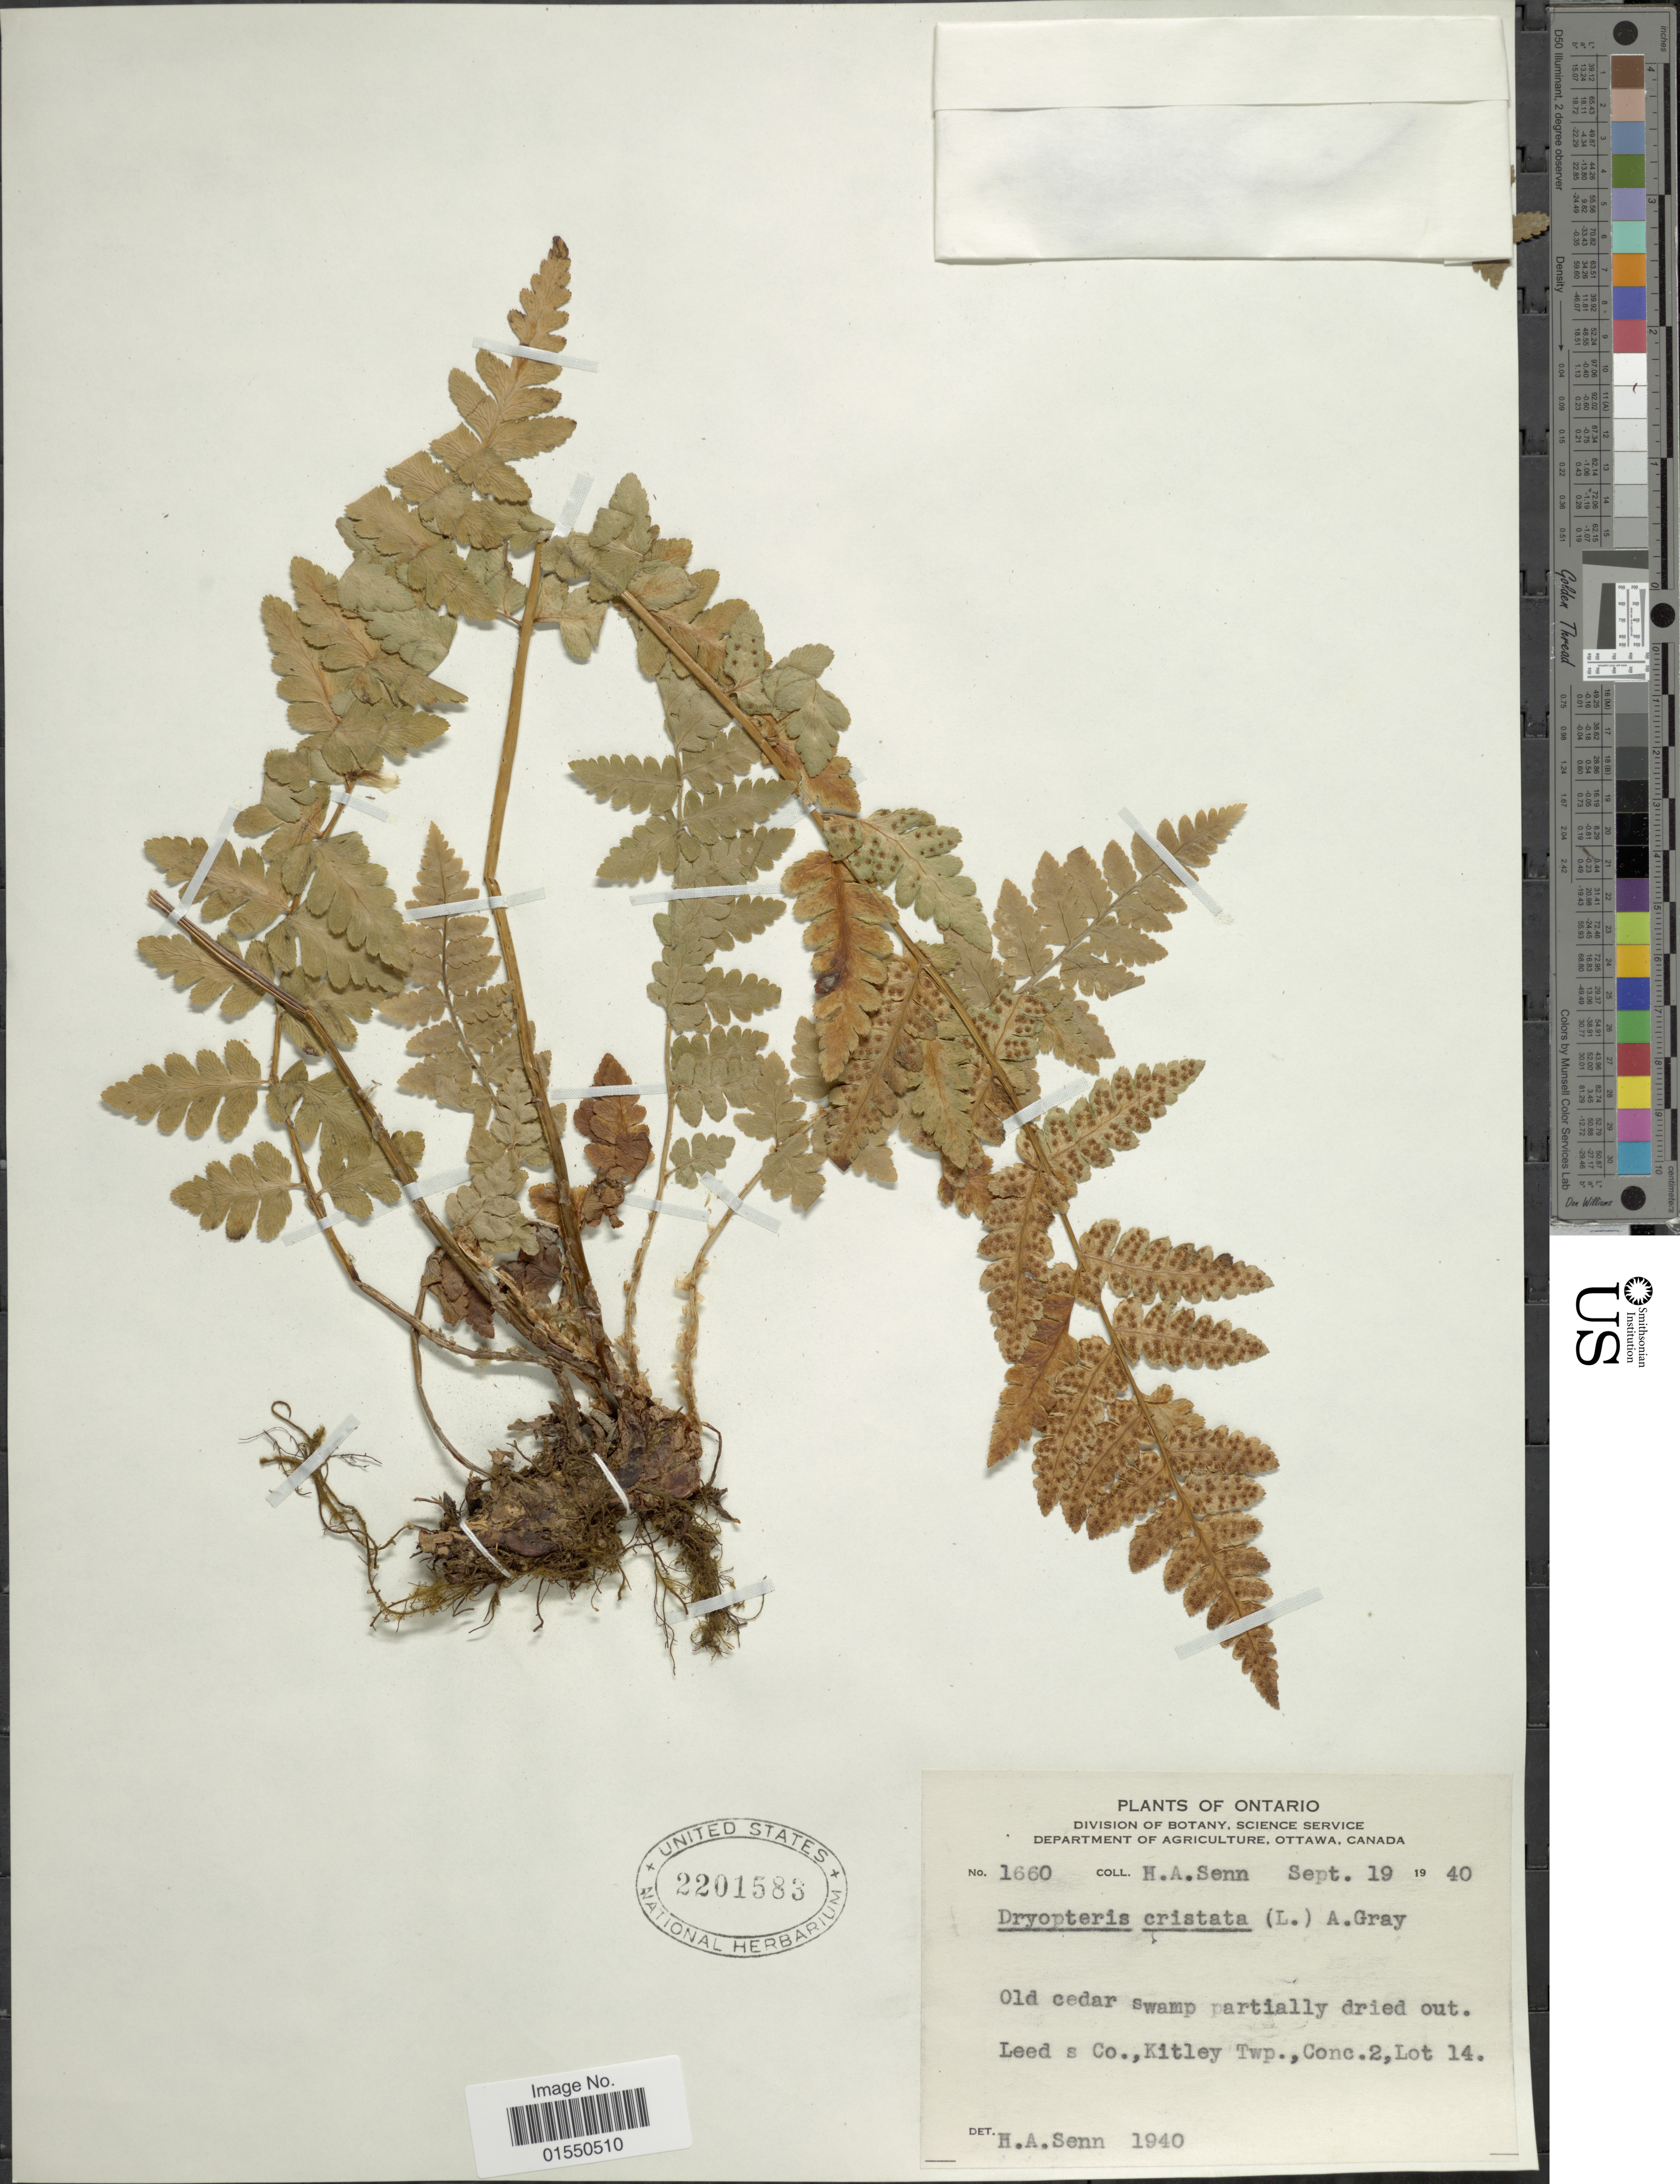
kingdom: Plantae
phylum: Tracheophyta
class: Polypodiopsida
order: Polypodiales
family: Dryopteridaceae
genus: Dryopteris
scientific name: Dryopteris cristata var. spinulosa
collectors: H. Senn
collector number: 1660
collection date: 1940-09-19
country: Canada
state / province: Ontario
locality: Leed s Co., Kitley Twp., Conc. 2, Lot 14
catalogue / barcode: US 2201583